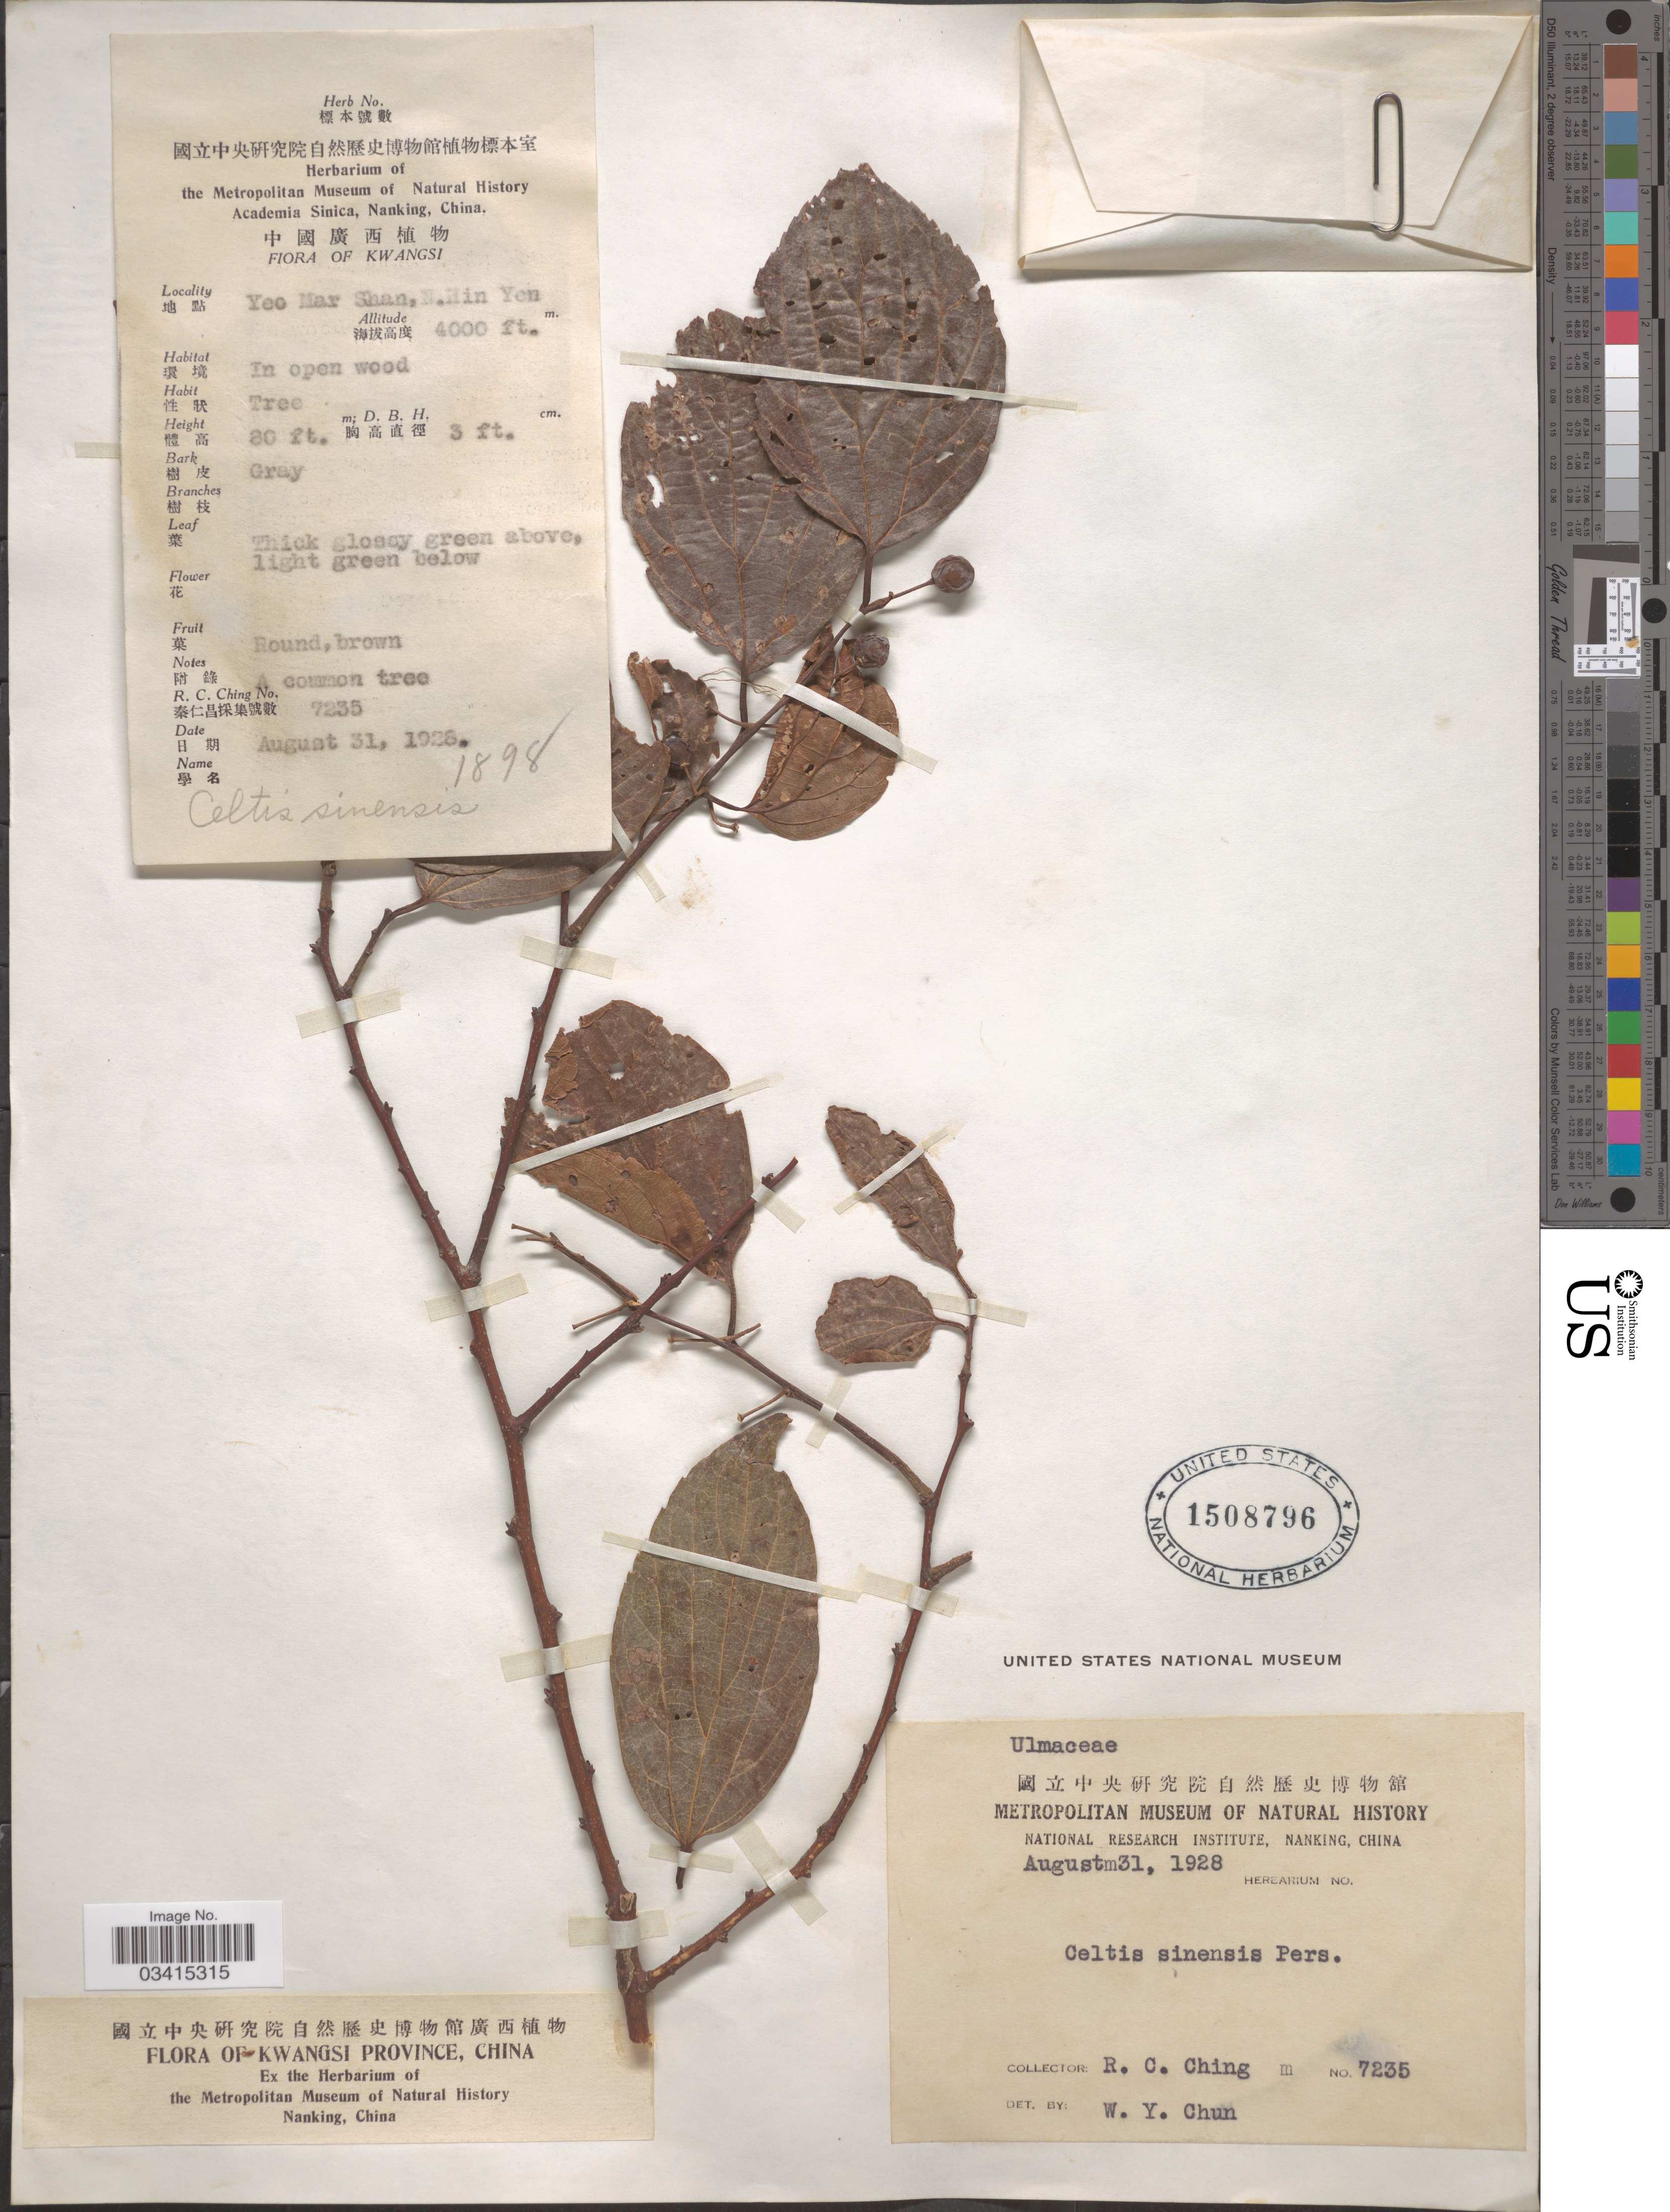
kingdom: Plantae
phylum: Tracheophyta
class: Magnoliopsida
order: Rosales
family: Cannabaceae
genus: Celtis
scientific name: Celtis sinensis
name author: Pers.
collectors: R. C. Ching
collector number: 7235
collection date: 1928-08-31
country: China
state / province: Guangxi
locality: Kwangsi Province. Yeo Mar Shan, N. Hin Yen.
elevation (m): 1219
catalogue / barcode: US 1508796